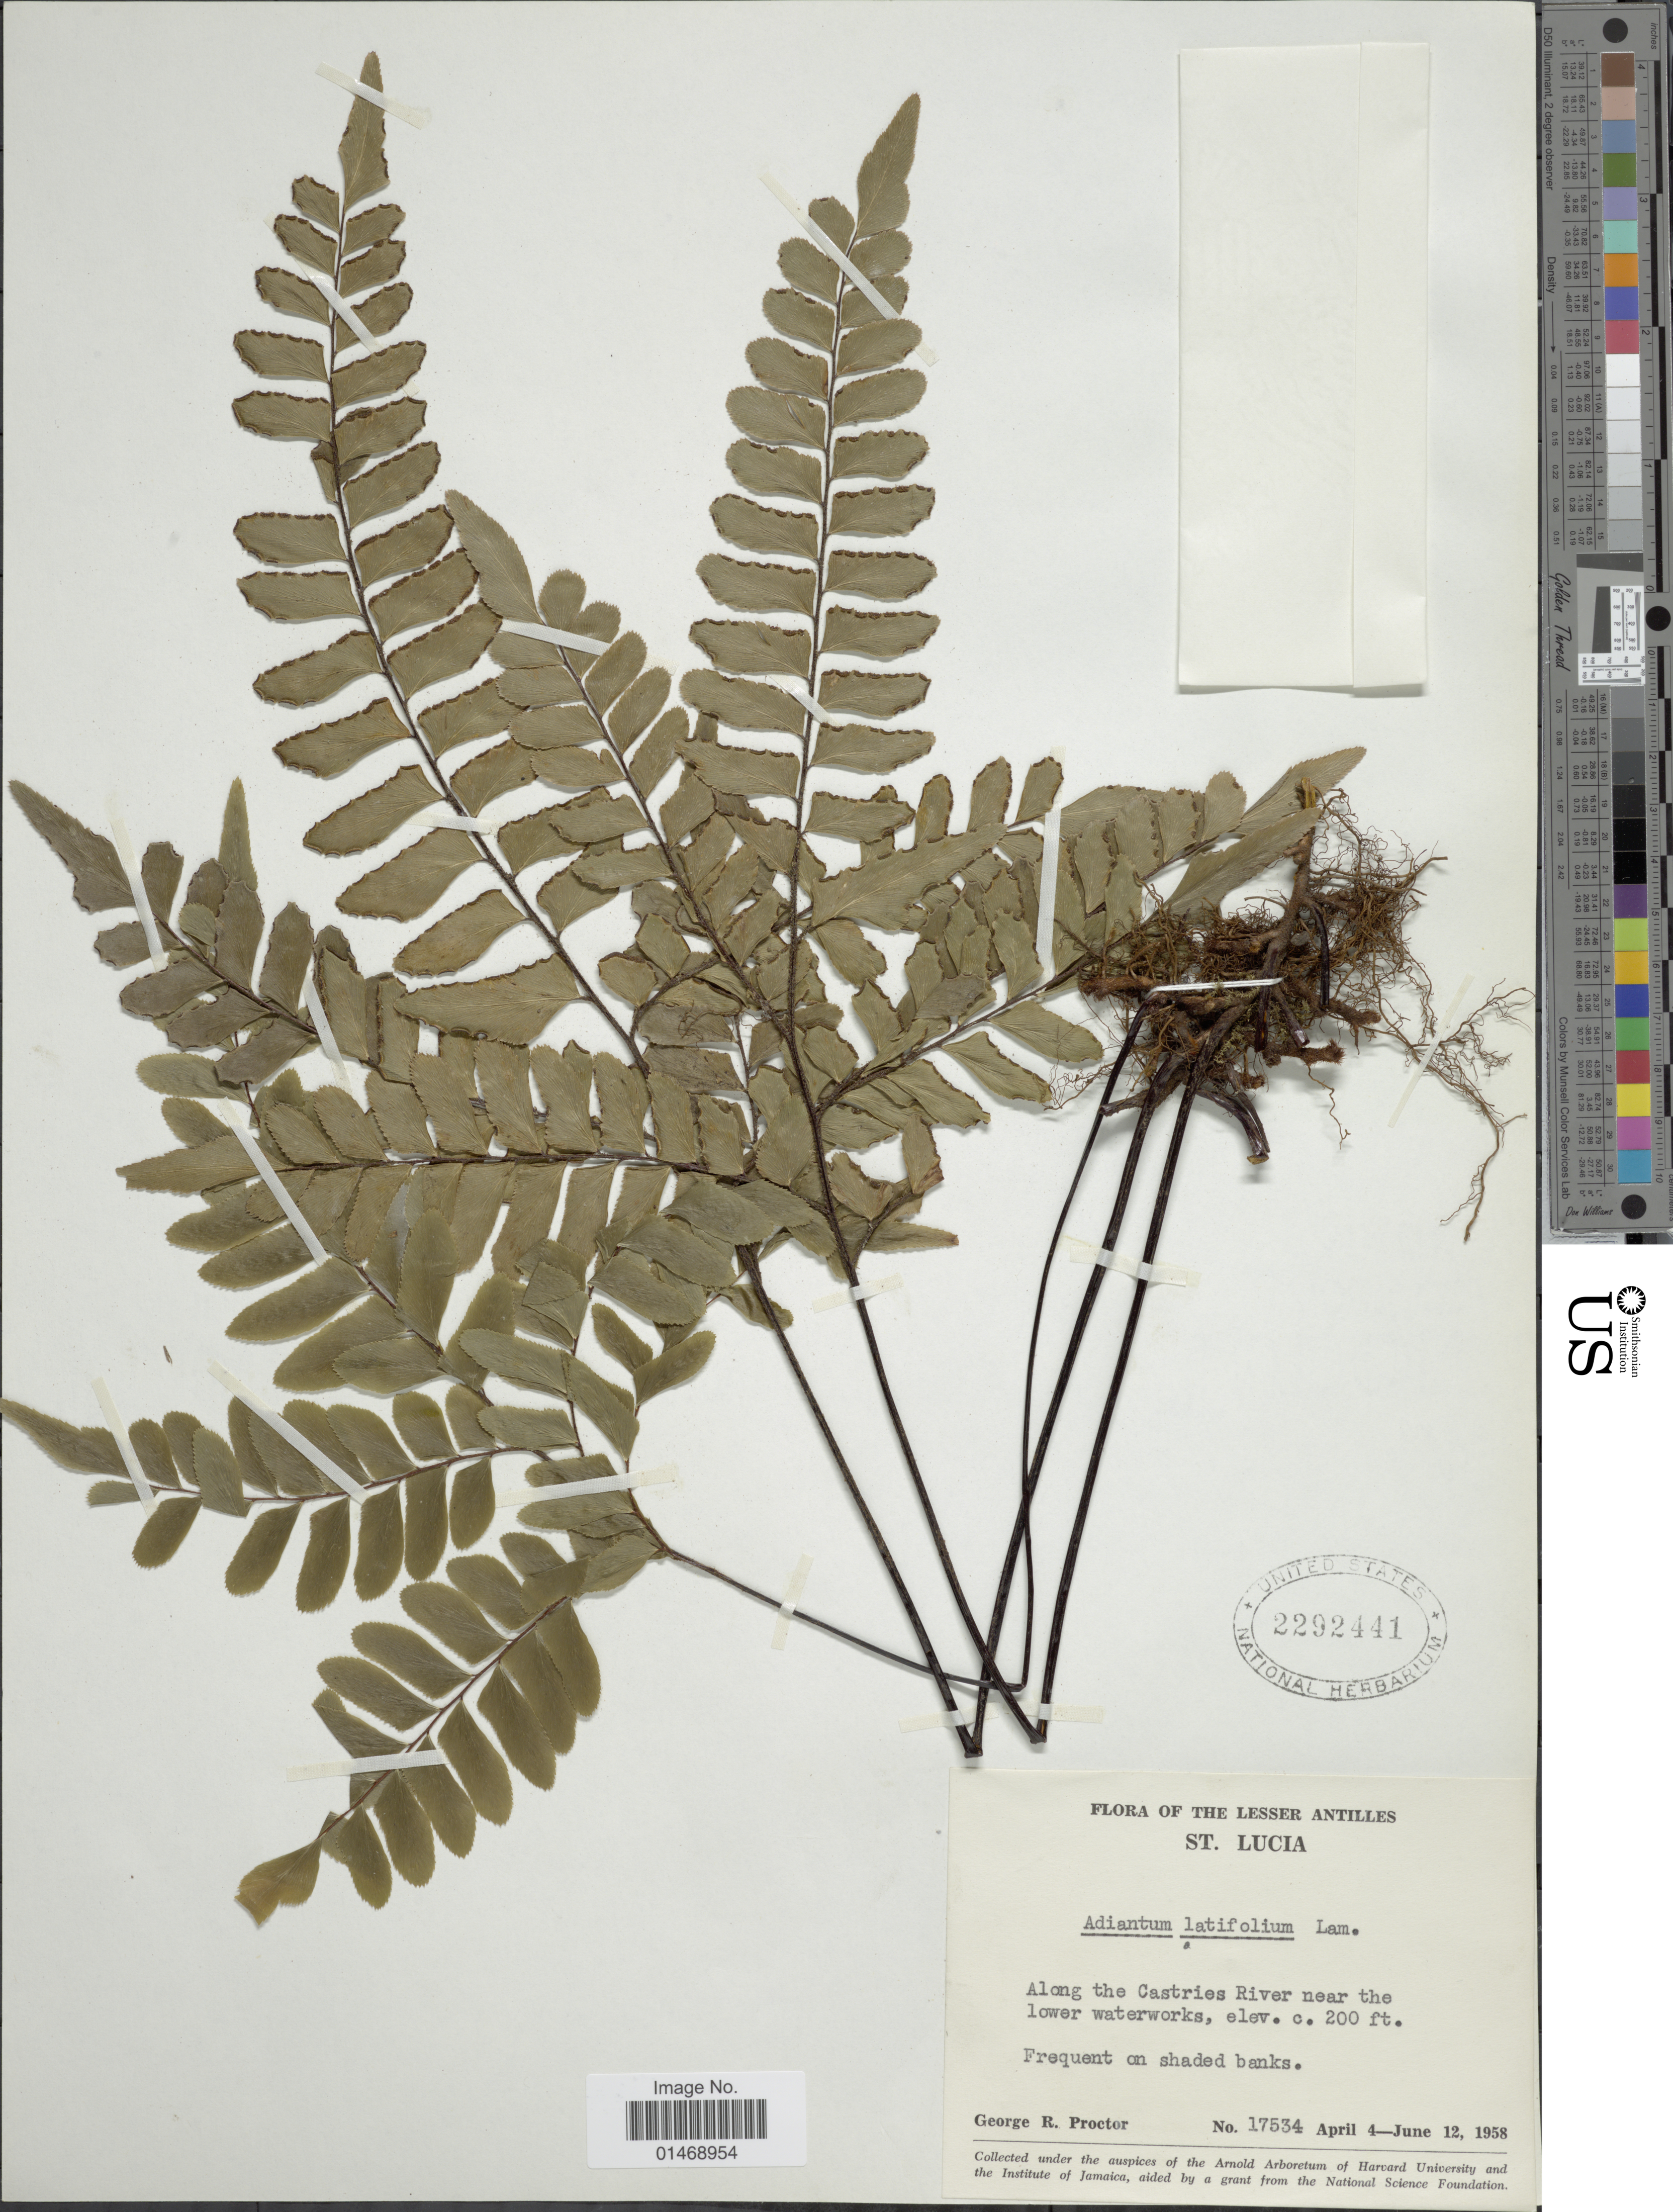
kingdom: Plantae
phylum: Tracheophyta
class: Polypodiopsida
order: Polypodiales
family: Pteridaceae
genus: Adiantum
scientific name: Adiantum latifolium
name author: Lam.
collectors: G. R. Proctor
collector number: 17534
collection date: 1958-04-04/1958-06-12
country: St. Lucia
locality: The Lesser Antilles, Along the Castries River near the lower waterworks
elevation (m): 61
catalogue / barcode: US 2292441